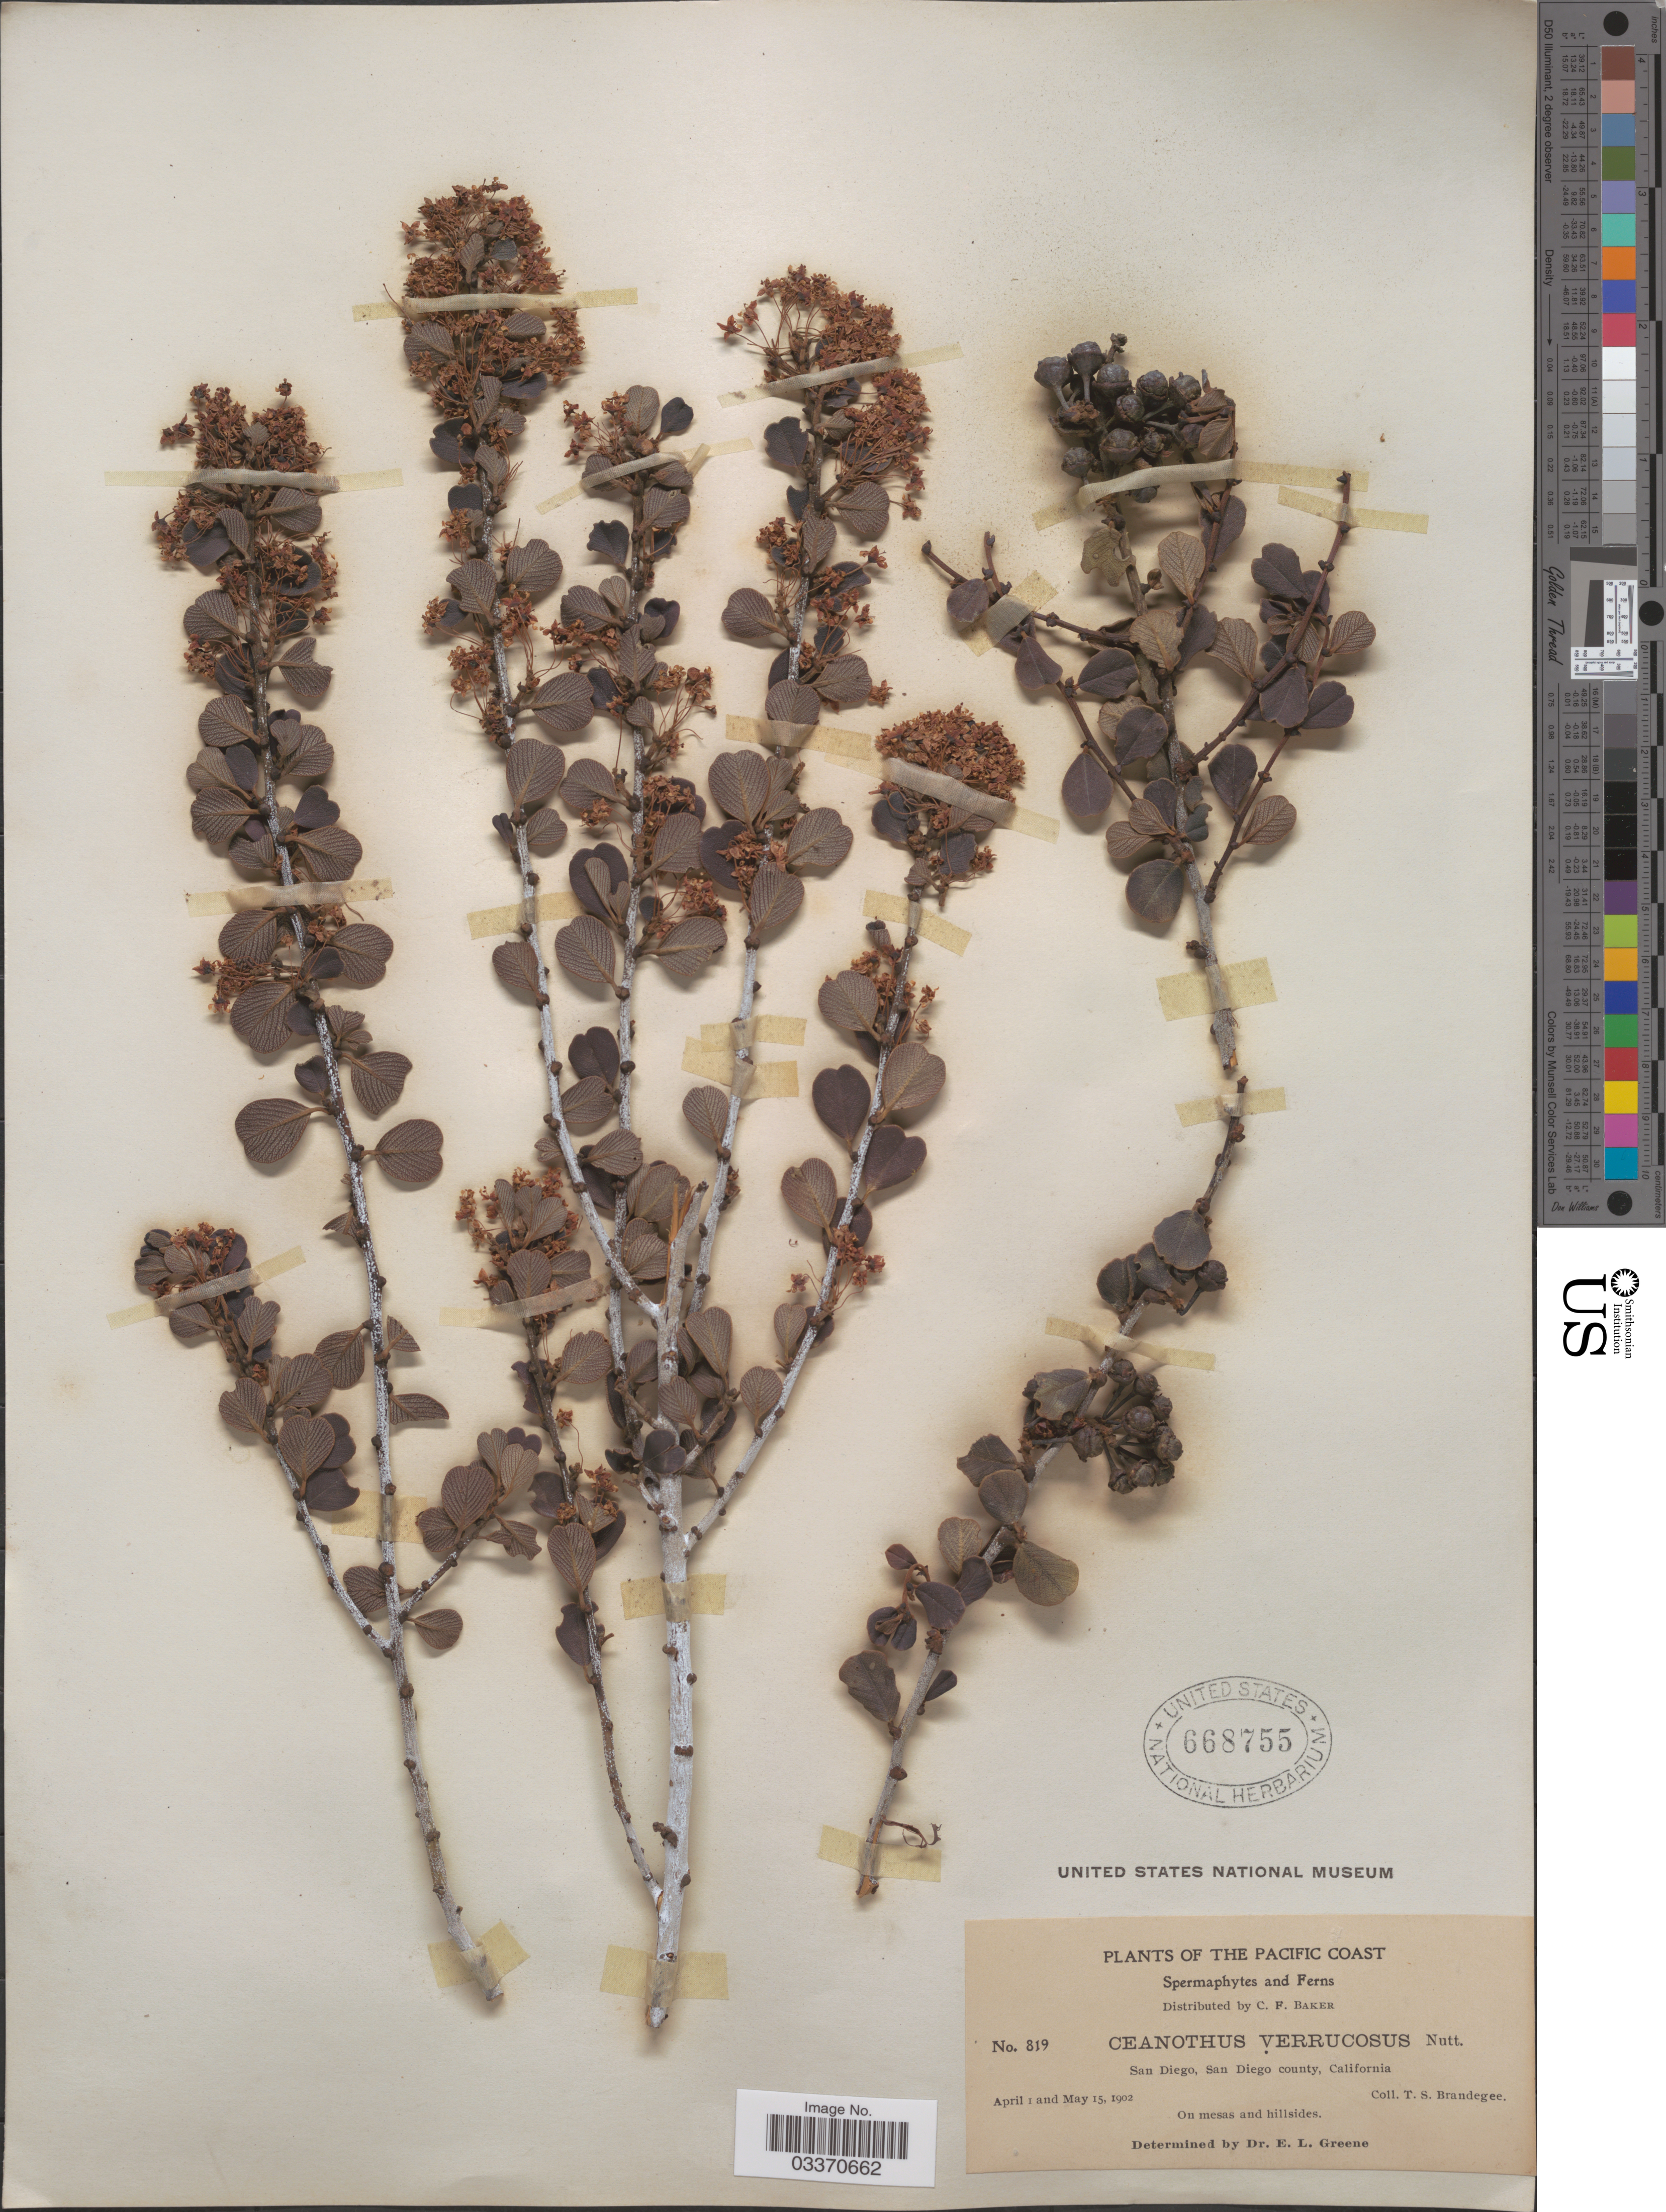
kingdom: Plantae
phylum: Tracheophyta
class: Magnoliopsida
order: Rosales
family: Rhamnaceae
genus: Ceanothus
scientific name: Ceanothus verrucosus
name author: Nutt.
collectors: T. S. Brandegee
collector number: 819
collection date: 1902-04-01/1902-05-15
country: United States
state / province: California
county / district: San Diego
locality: The Pacific Coast. San Diego, San Diego county.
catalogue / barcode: US 668755